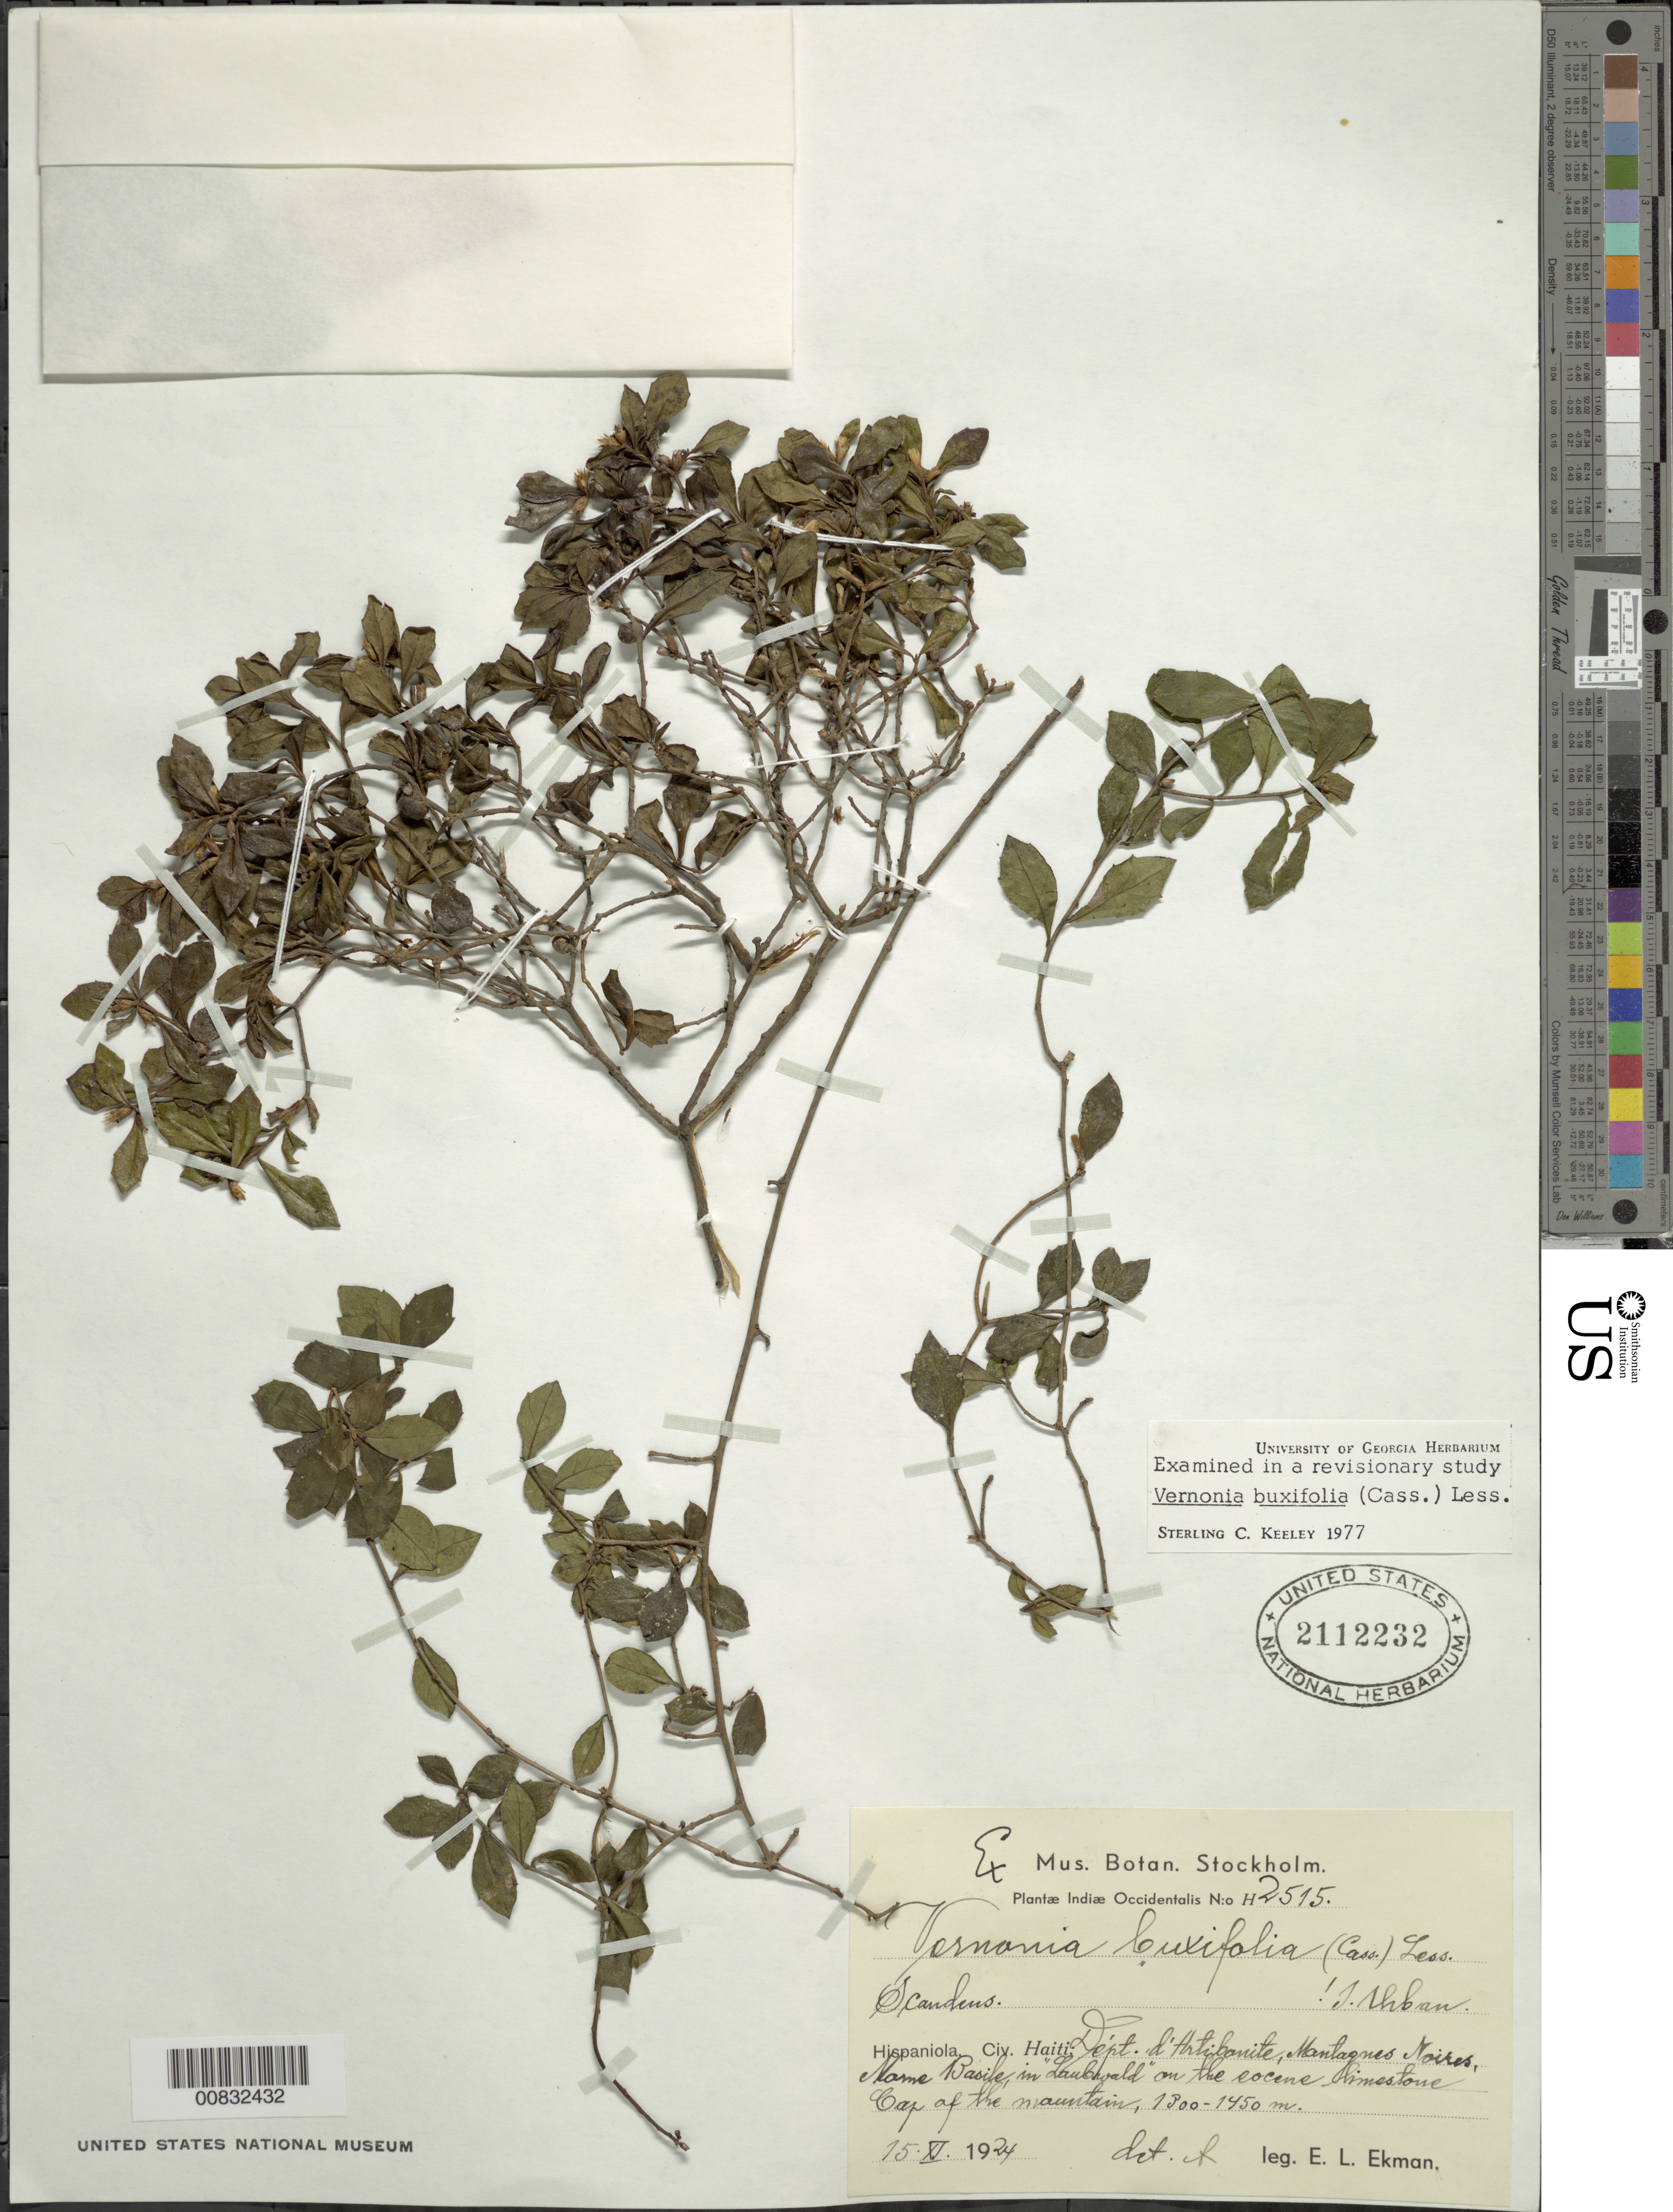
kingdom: Plantae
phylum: Tracheophyta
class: Magnoliopsida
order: Asterales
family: Asteraceae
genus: Vernonanthura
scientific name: Vernonanthura buxifolia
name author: (Less.) H. Rob.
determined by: Keeley, S. C.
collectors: E. L. Ekman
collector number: H 2515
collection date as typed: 15 Nov 1924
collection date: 1924-11-15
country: Haiti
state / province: Artibonite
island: Hispaniola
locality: Motagnes Moires, Narme Basile, in "Laubwald"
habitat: On the eocene limestone cap of the mountain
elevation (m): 1300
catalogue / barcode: US 2112232